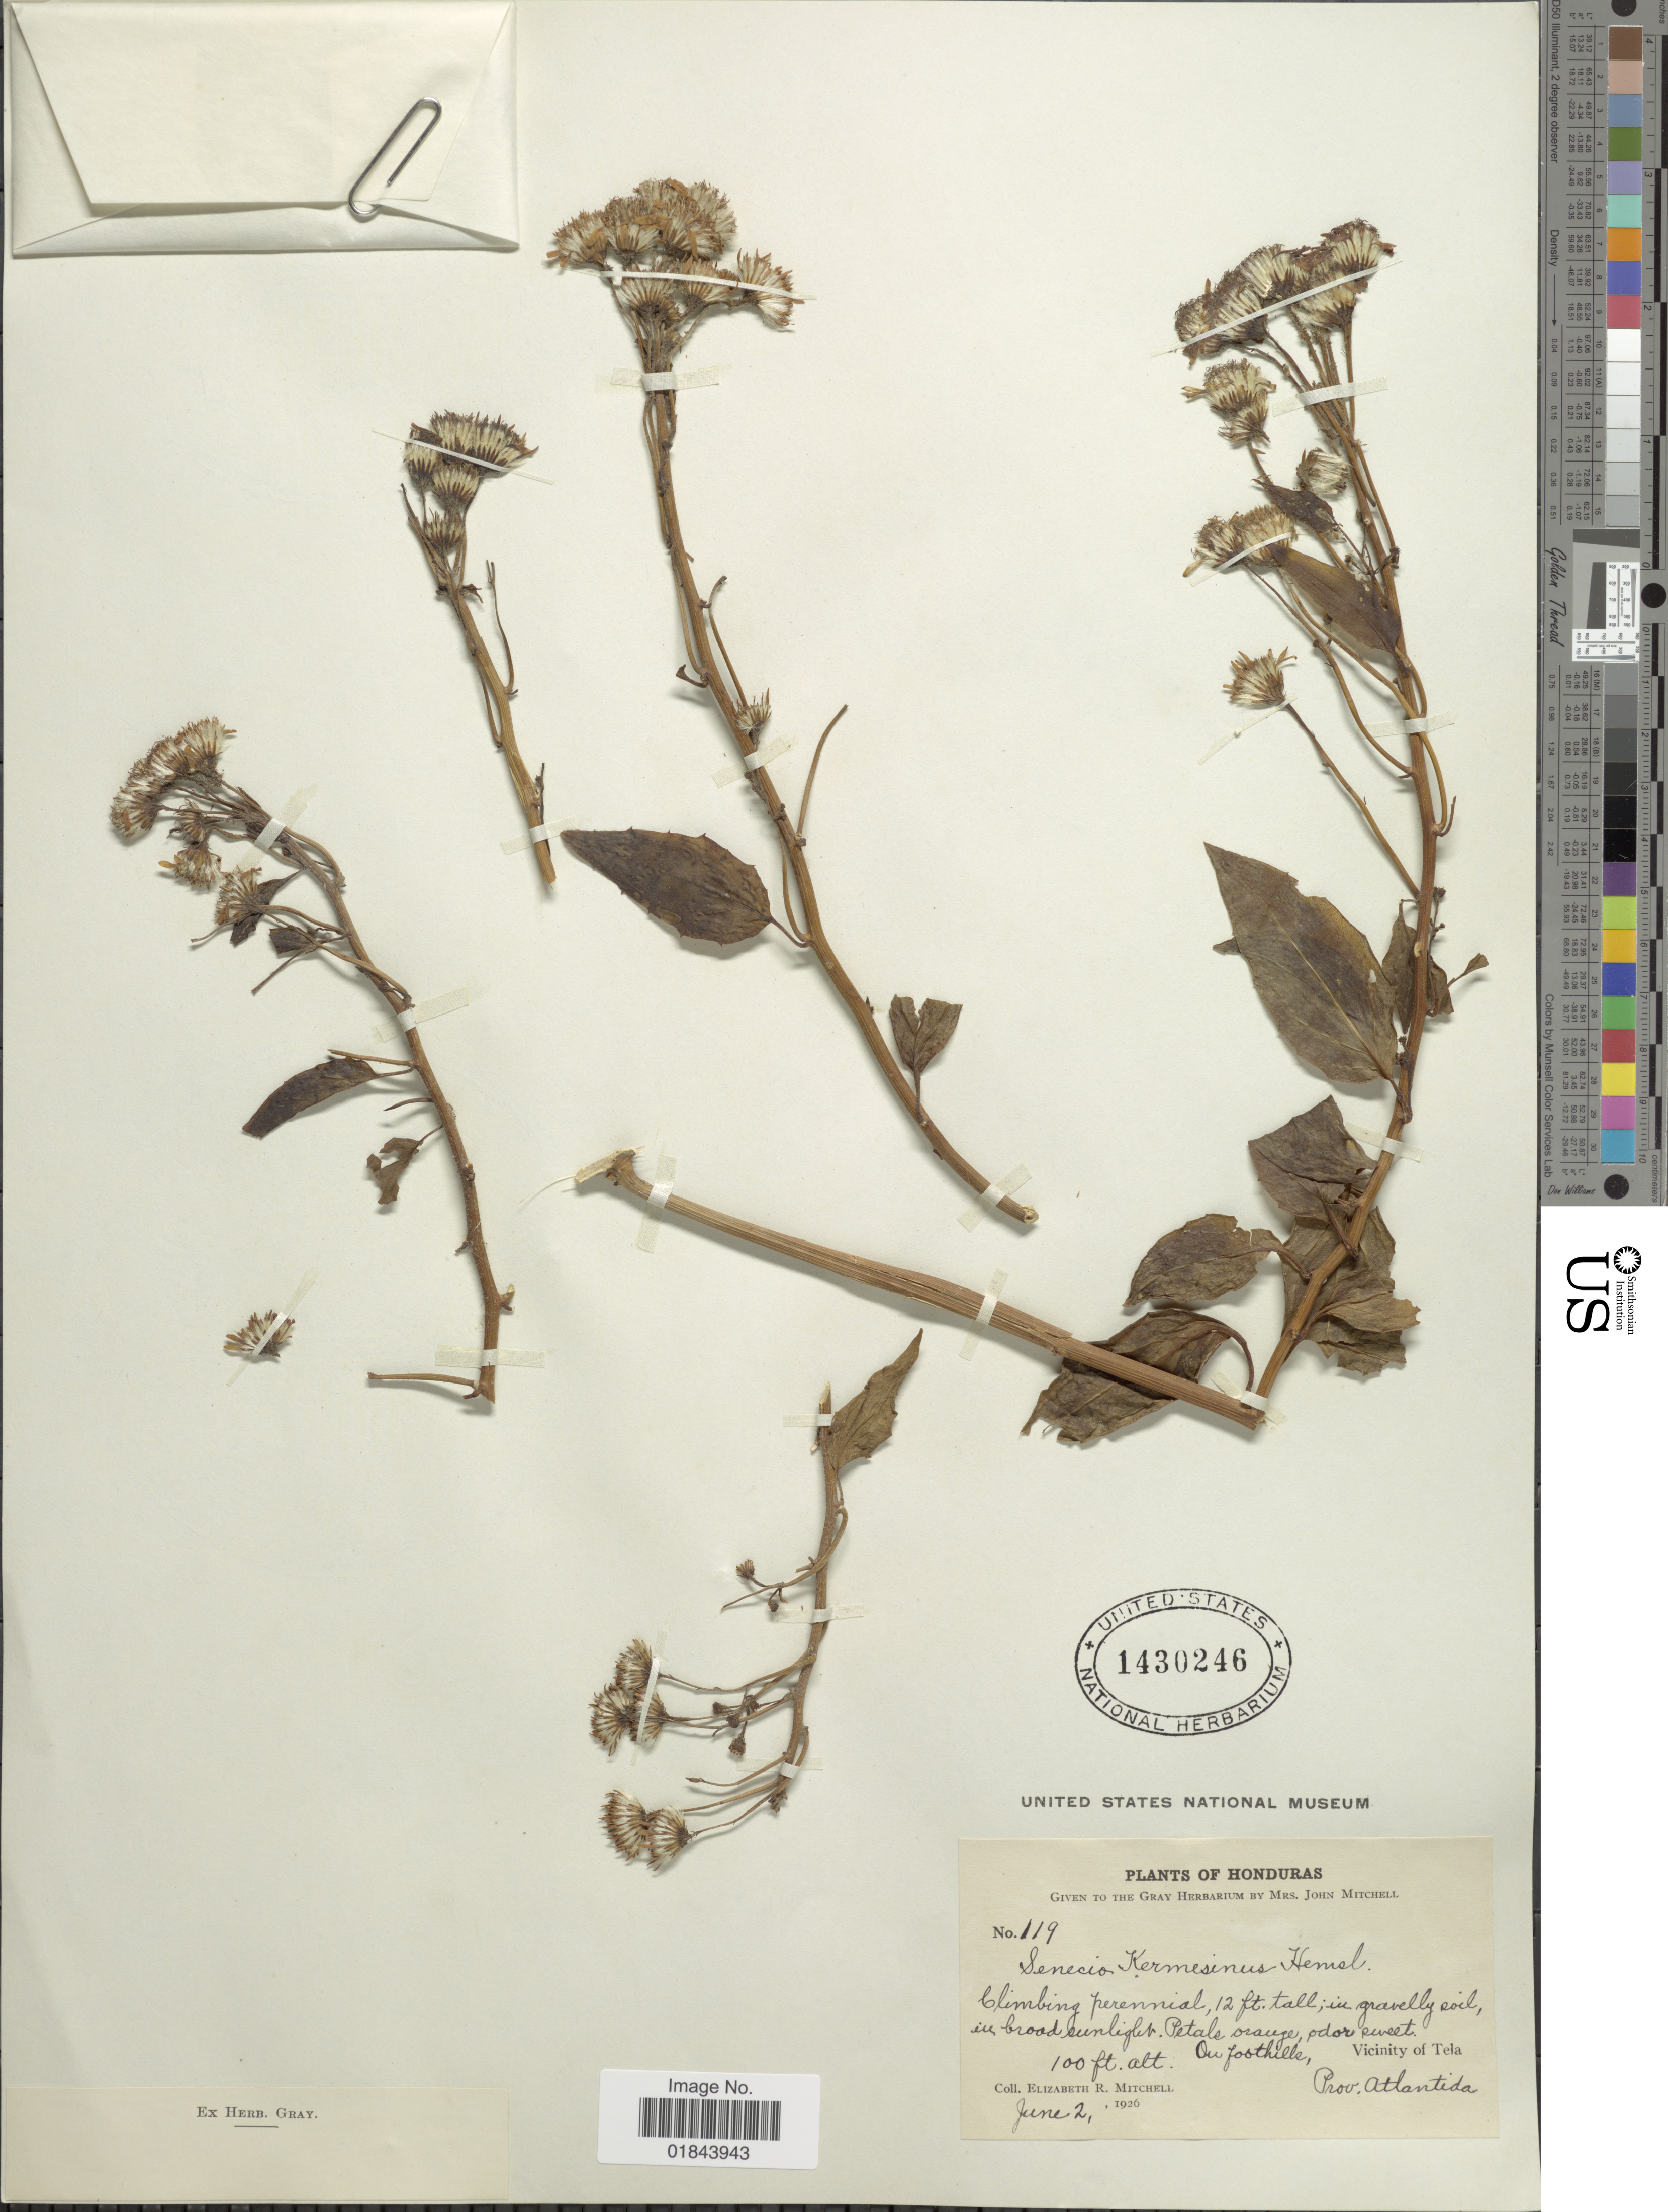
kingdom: Plantae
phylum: Tracheophyta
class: Magnoliopsida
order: Asterales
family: Asteraceae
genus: Pseudogynoxys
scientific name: Pseudogynoxys haenkei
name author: (DC.) Cabrera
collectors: E. Mitchell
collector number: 119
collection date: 1926-06-02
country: Honduras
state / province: Atlántida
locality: On foothills, Vicinity of Tela, Prov. Atlantida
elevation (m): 30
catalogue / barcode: US 1430246